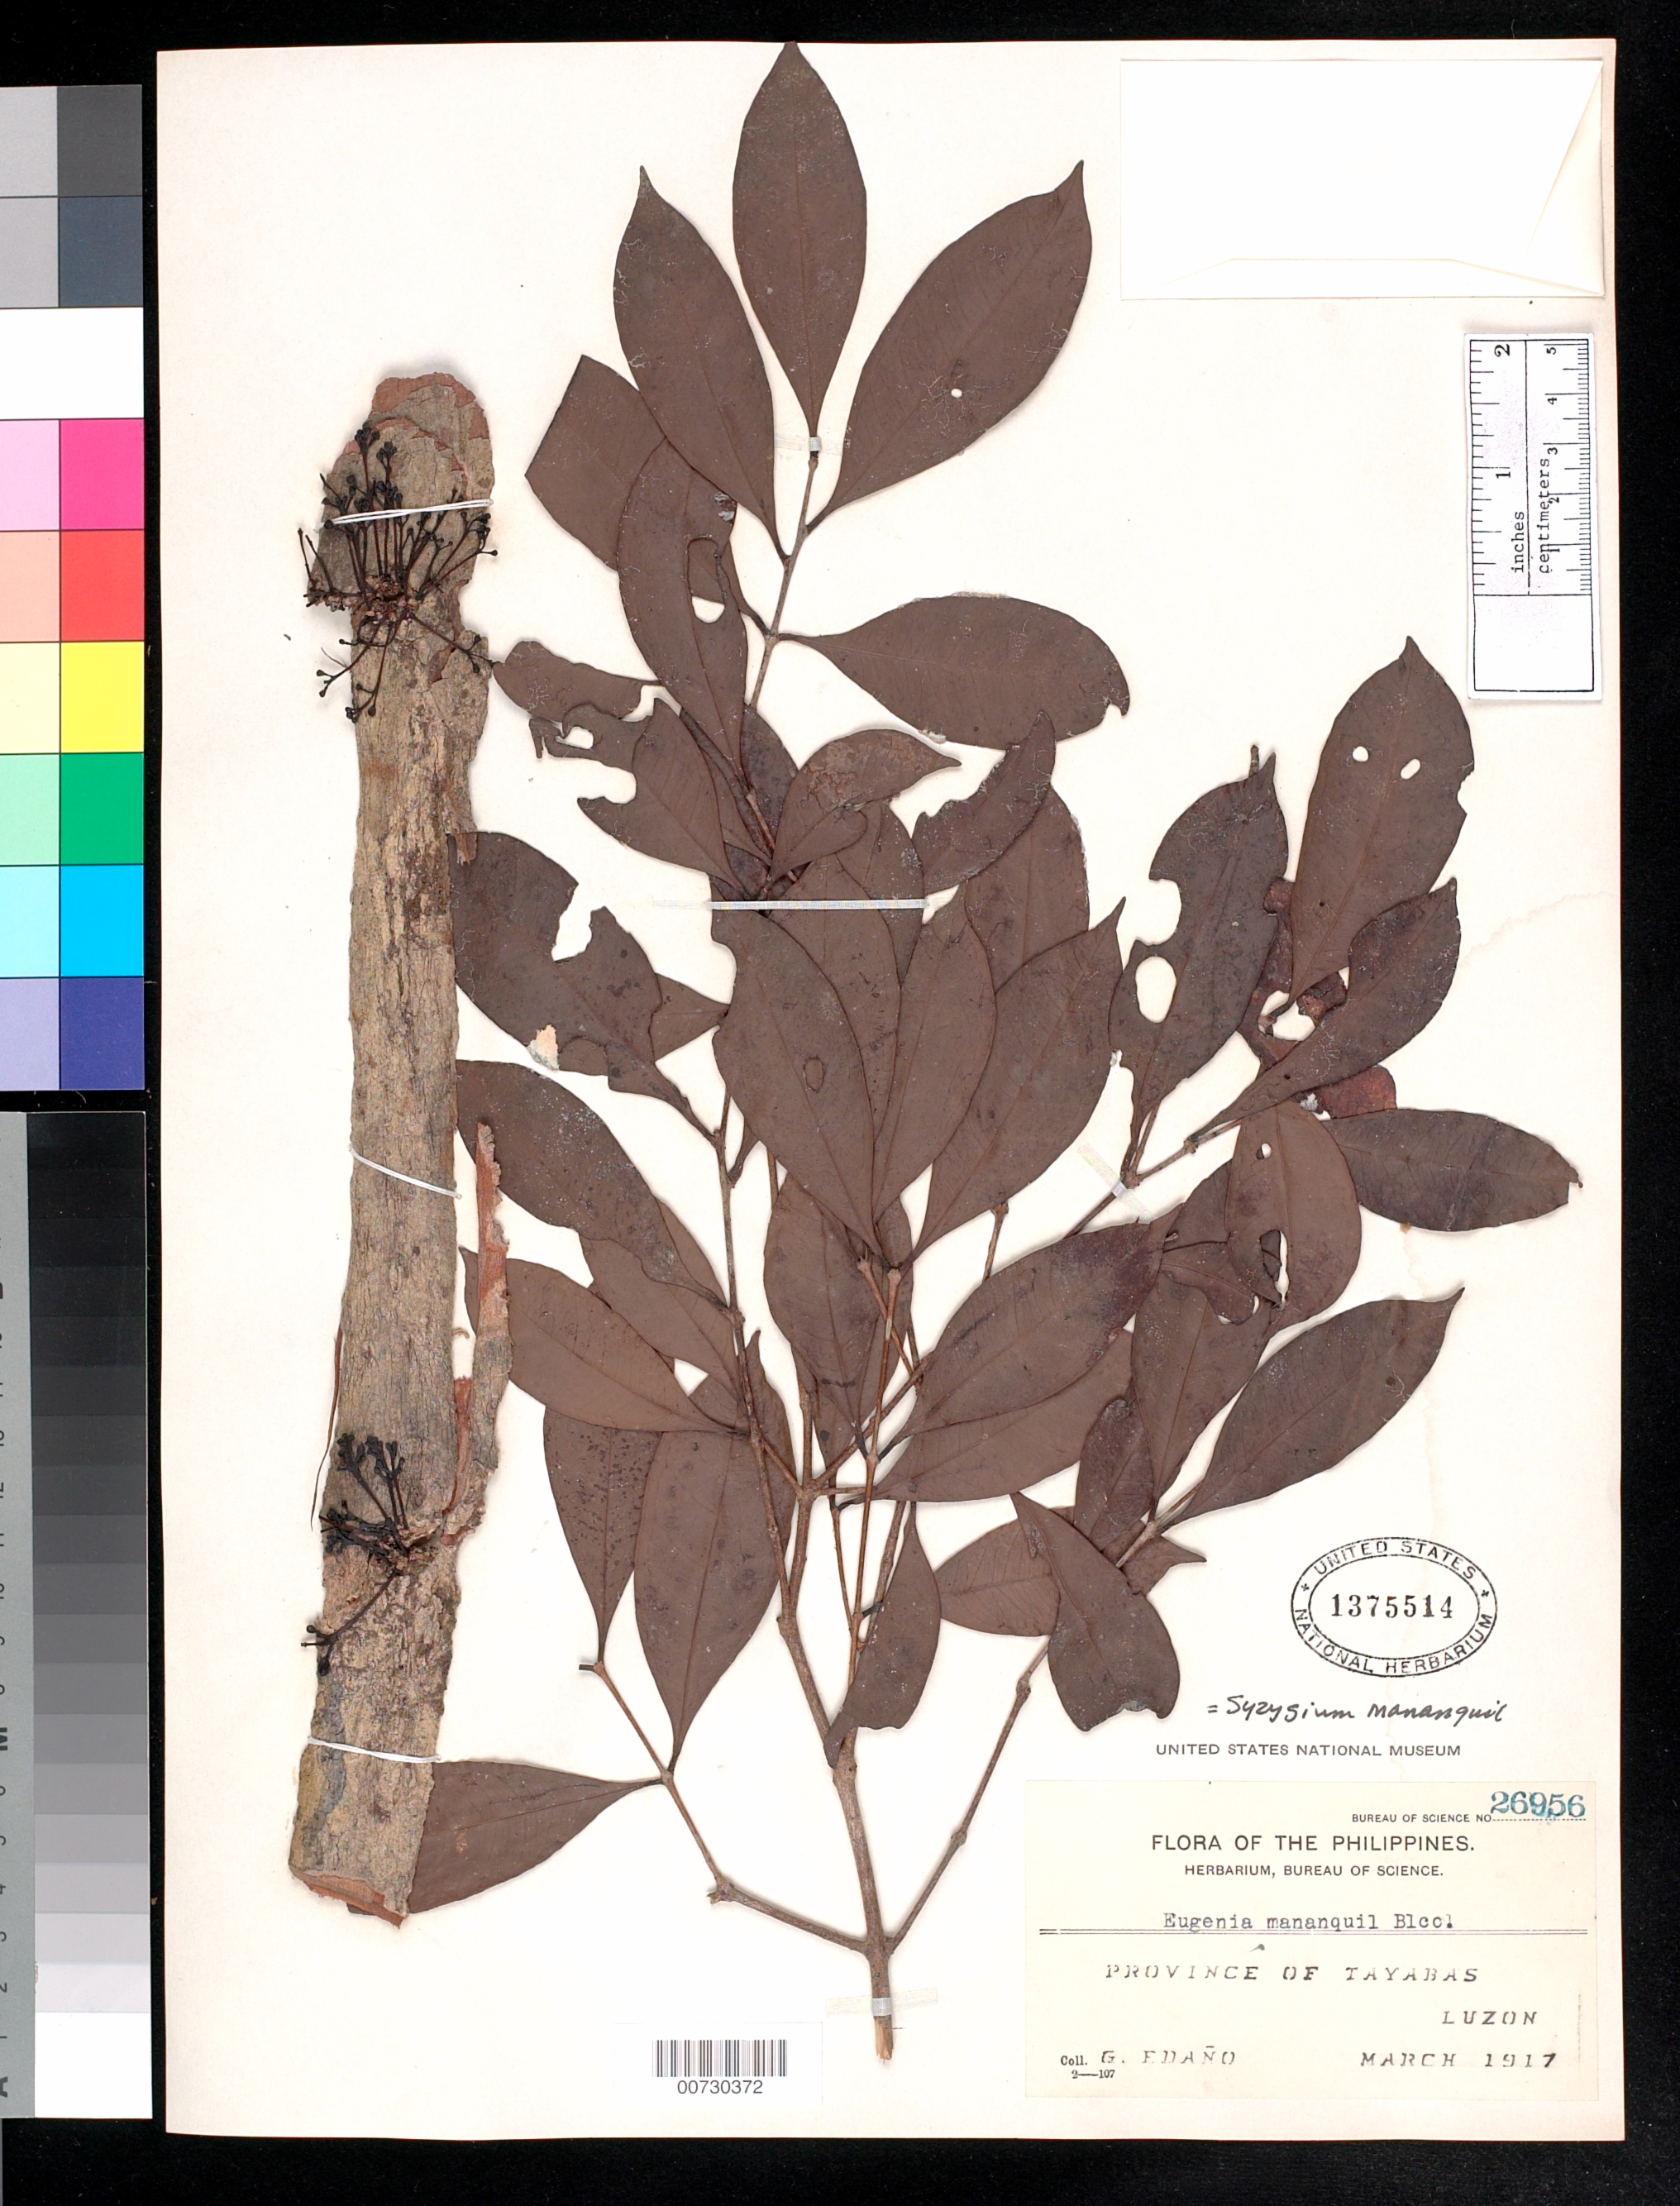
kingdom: Plantae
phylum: Tracheophyta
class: Magnoliopsida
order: Myrtales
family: Myrtaceae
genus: Syzygium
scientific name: Syzygium mananquil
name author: (Blanco) Merr.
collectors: G. E. Edaño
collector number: Bur. Sci. 26956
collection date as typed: Mar 1917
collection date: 1917-03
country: Philippines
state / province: Calabarzon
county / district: Quezon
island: Luzon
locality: Tayabas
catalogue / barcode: US 1375514